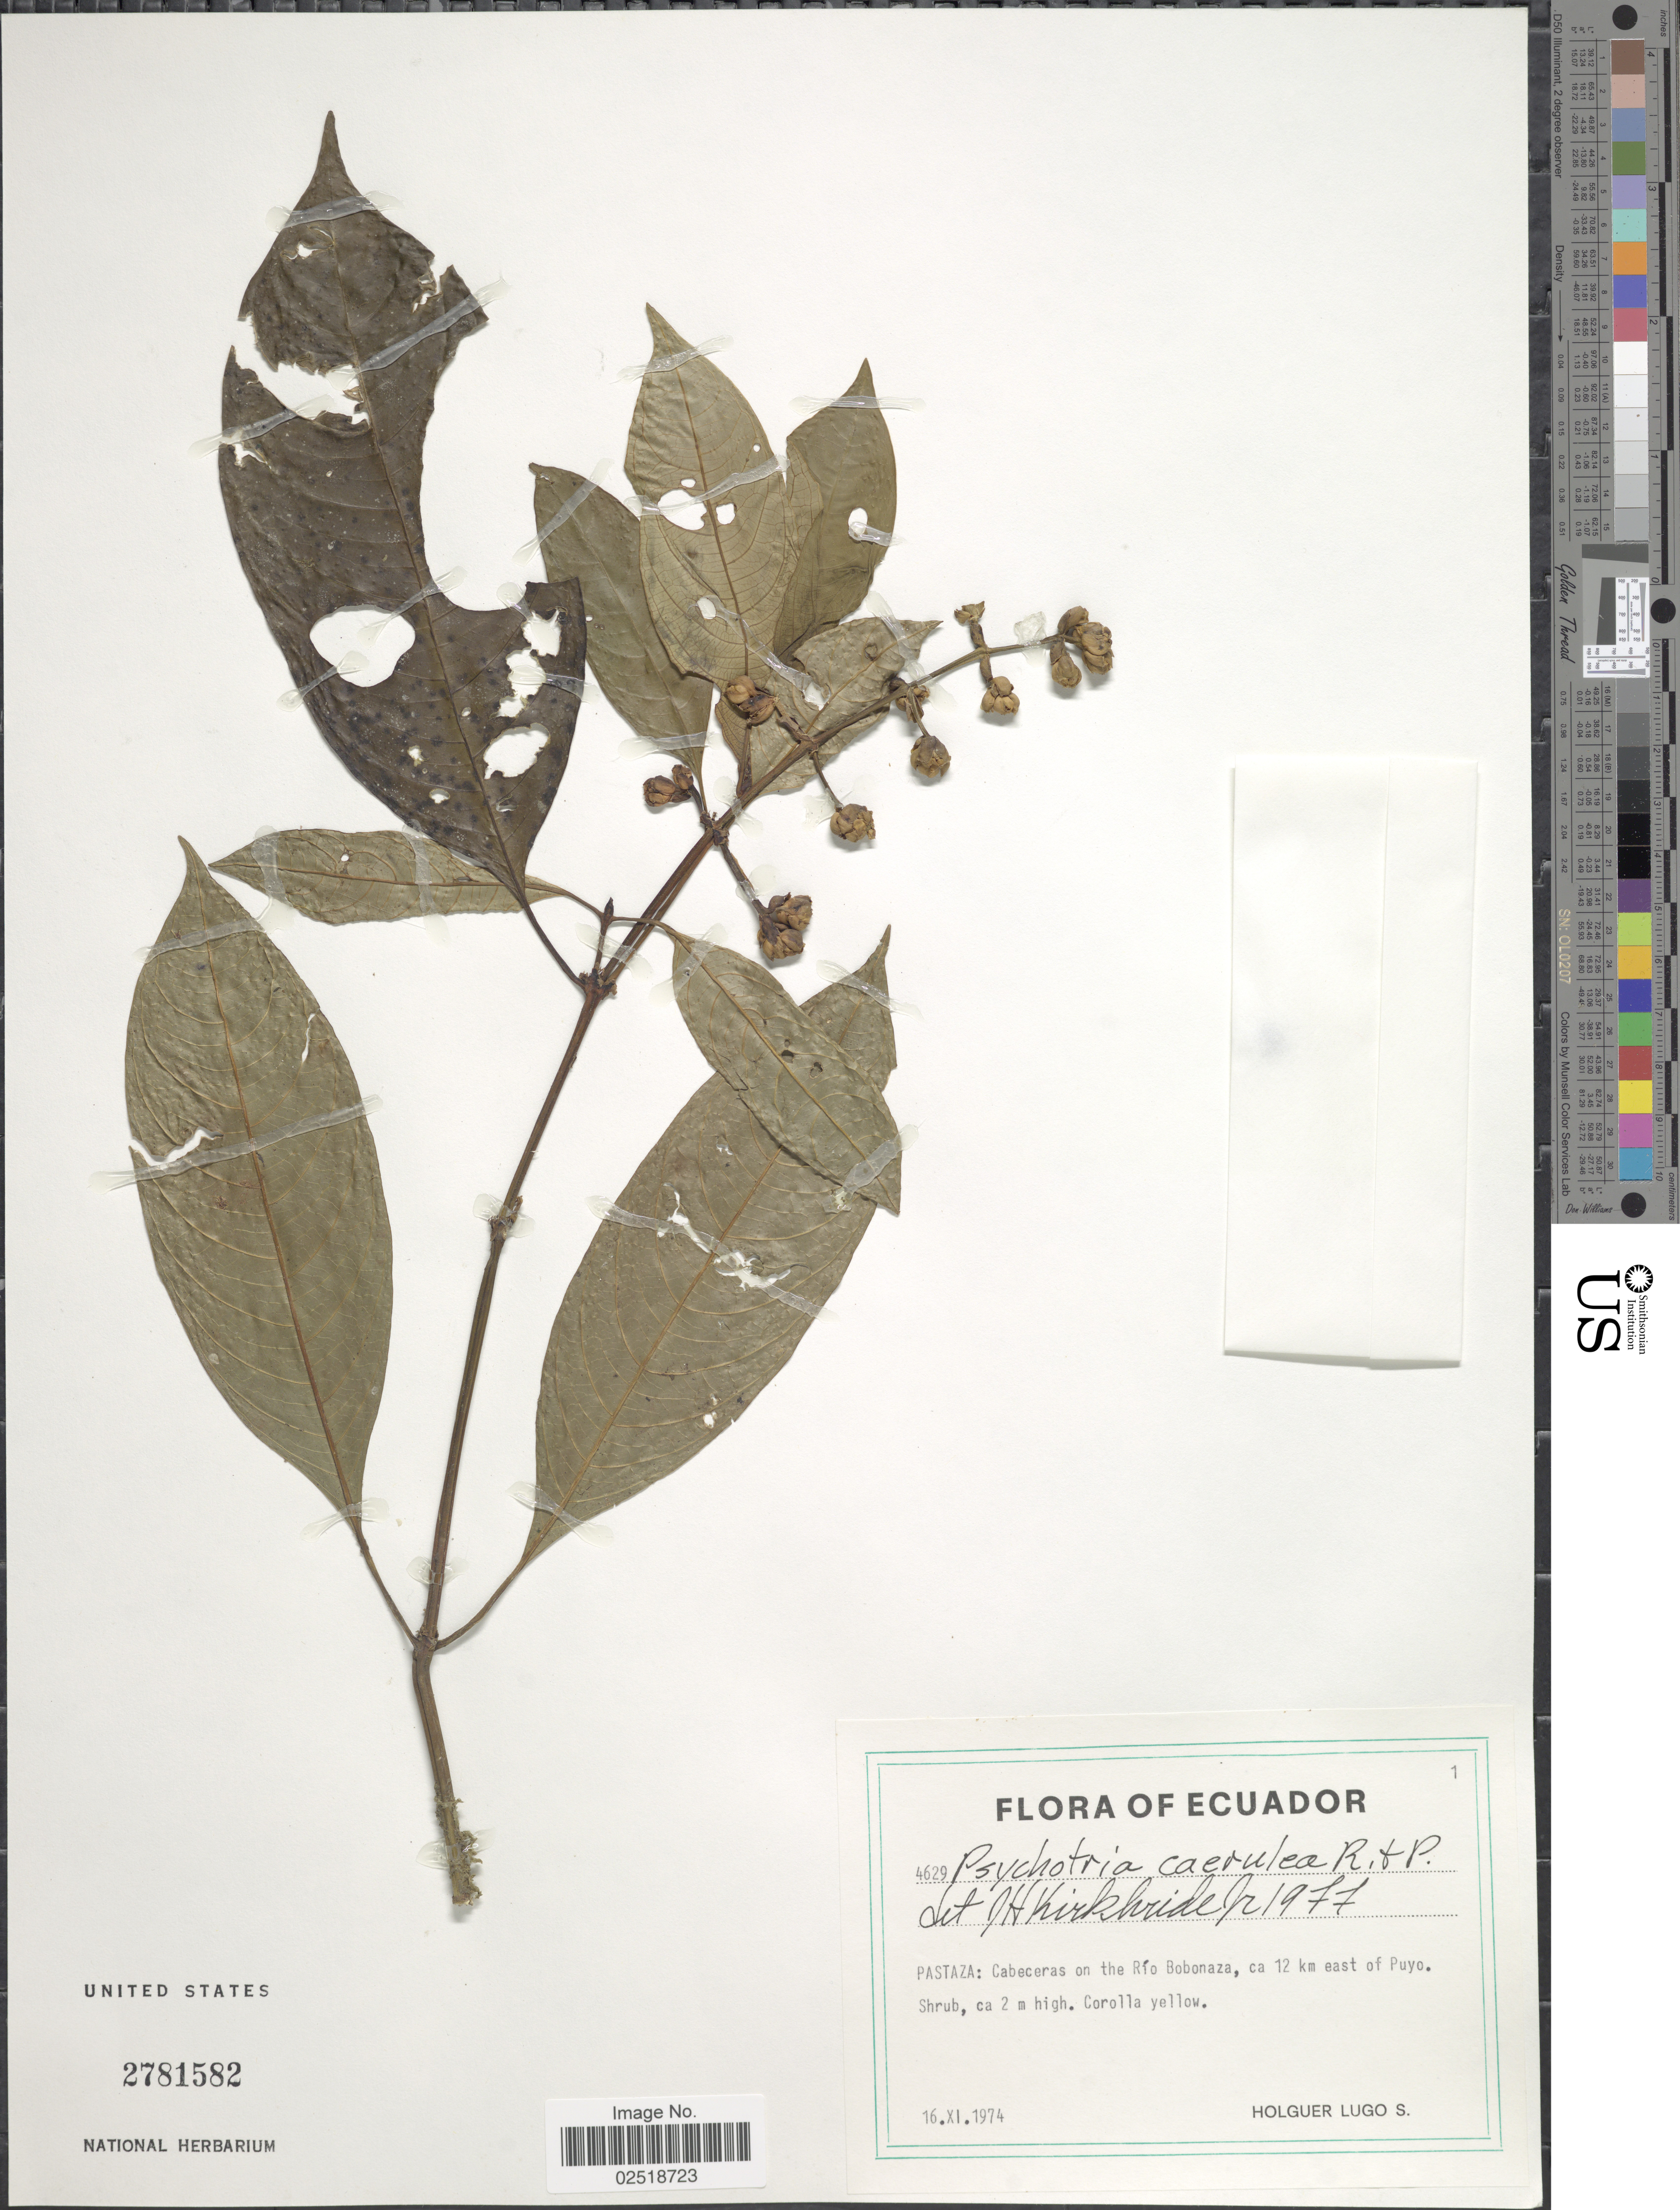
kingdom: Plantae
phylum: Tracheophyta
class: Magnoliopsida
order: Gentianales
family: Rubiaceae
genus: Psychotria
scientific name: Psychotria caerulea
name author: Ruiz & Pav.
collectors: H. Lugo S.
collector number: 4629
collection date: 1974-11-16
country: Ecuador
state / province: Pastaza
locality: Cabeceras on the Río Bobonaza, ca 12 km east of Puyo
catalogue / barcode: US 2781582